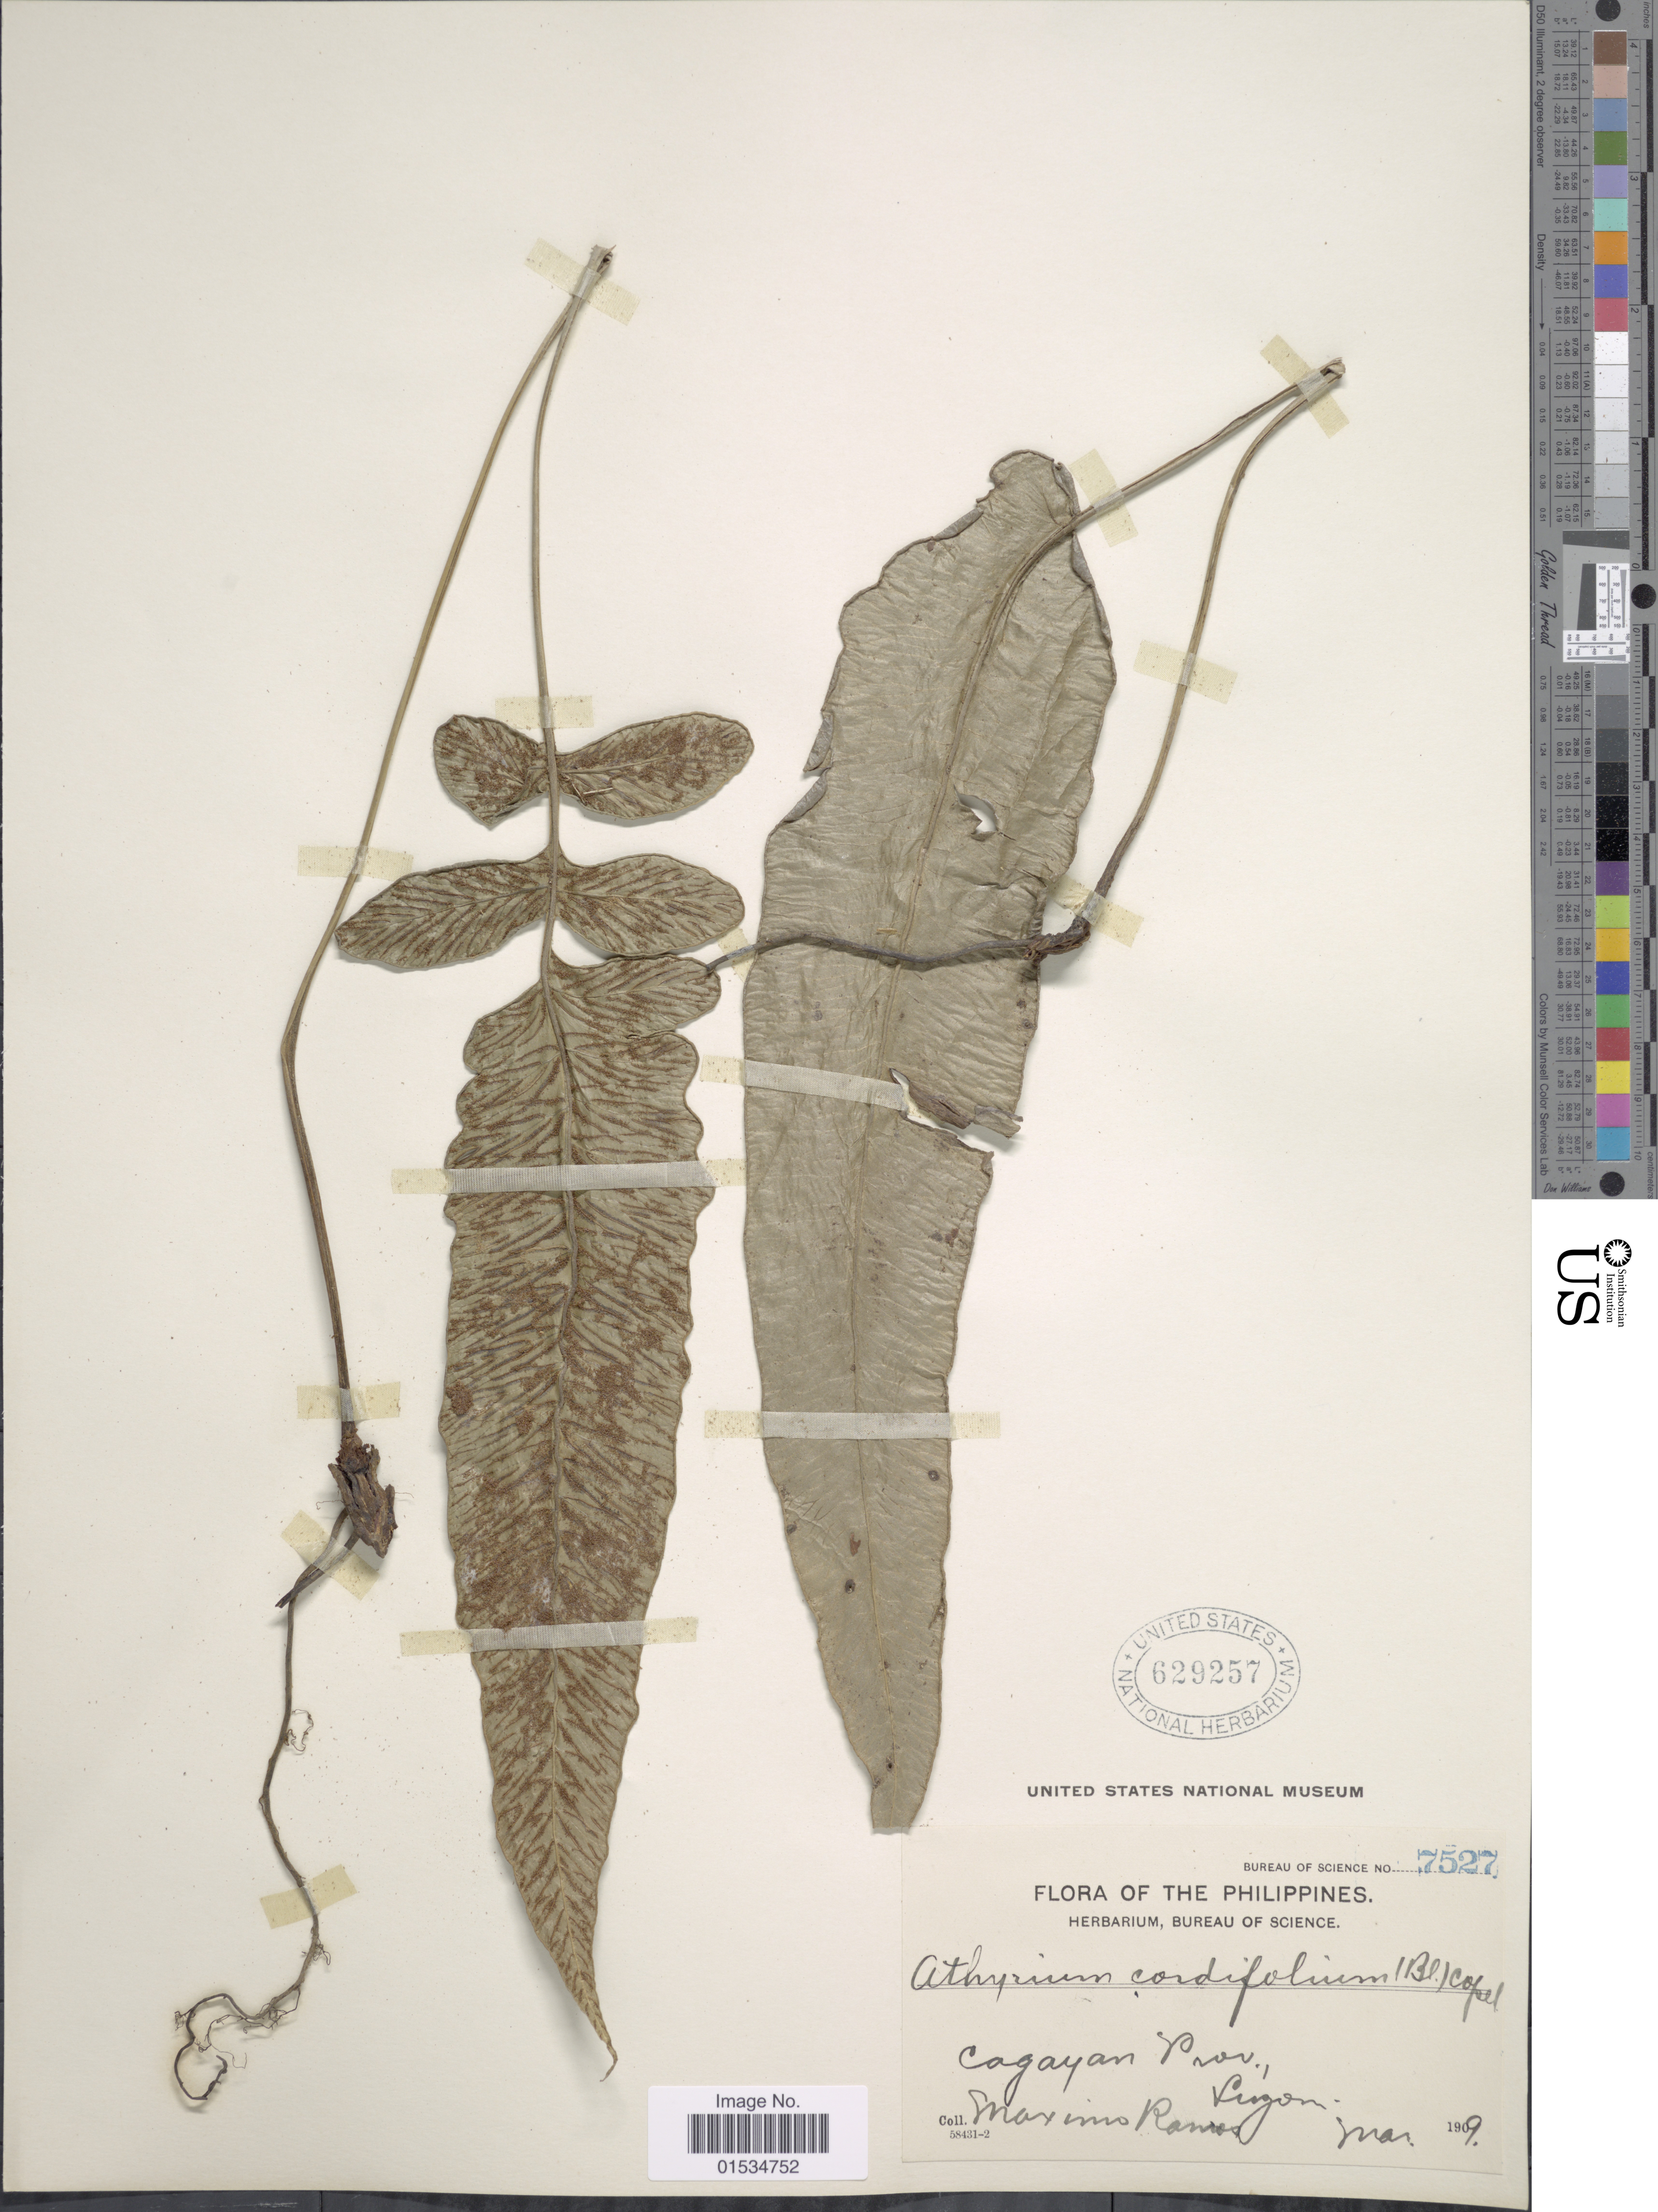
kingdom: Plantae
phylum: Tracheophyta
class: Polypodiopsida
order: Polypodiales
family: Athyriaceae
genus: Diplazium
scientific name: Diplazium cordifolium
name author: Blume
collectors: M. Ramos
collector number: Bureau of Science 7527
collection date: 1909-03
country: Philippines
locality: Cagayan Prov., Luzon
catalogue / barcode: US 629257